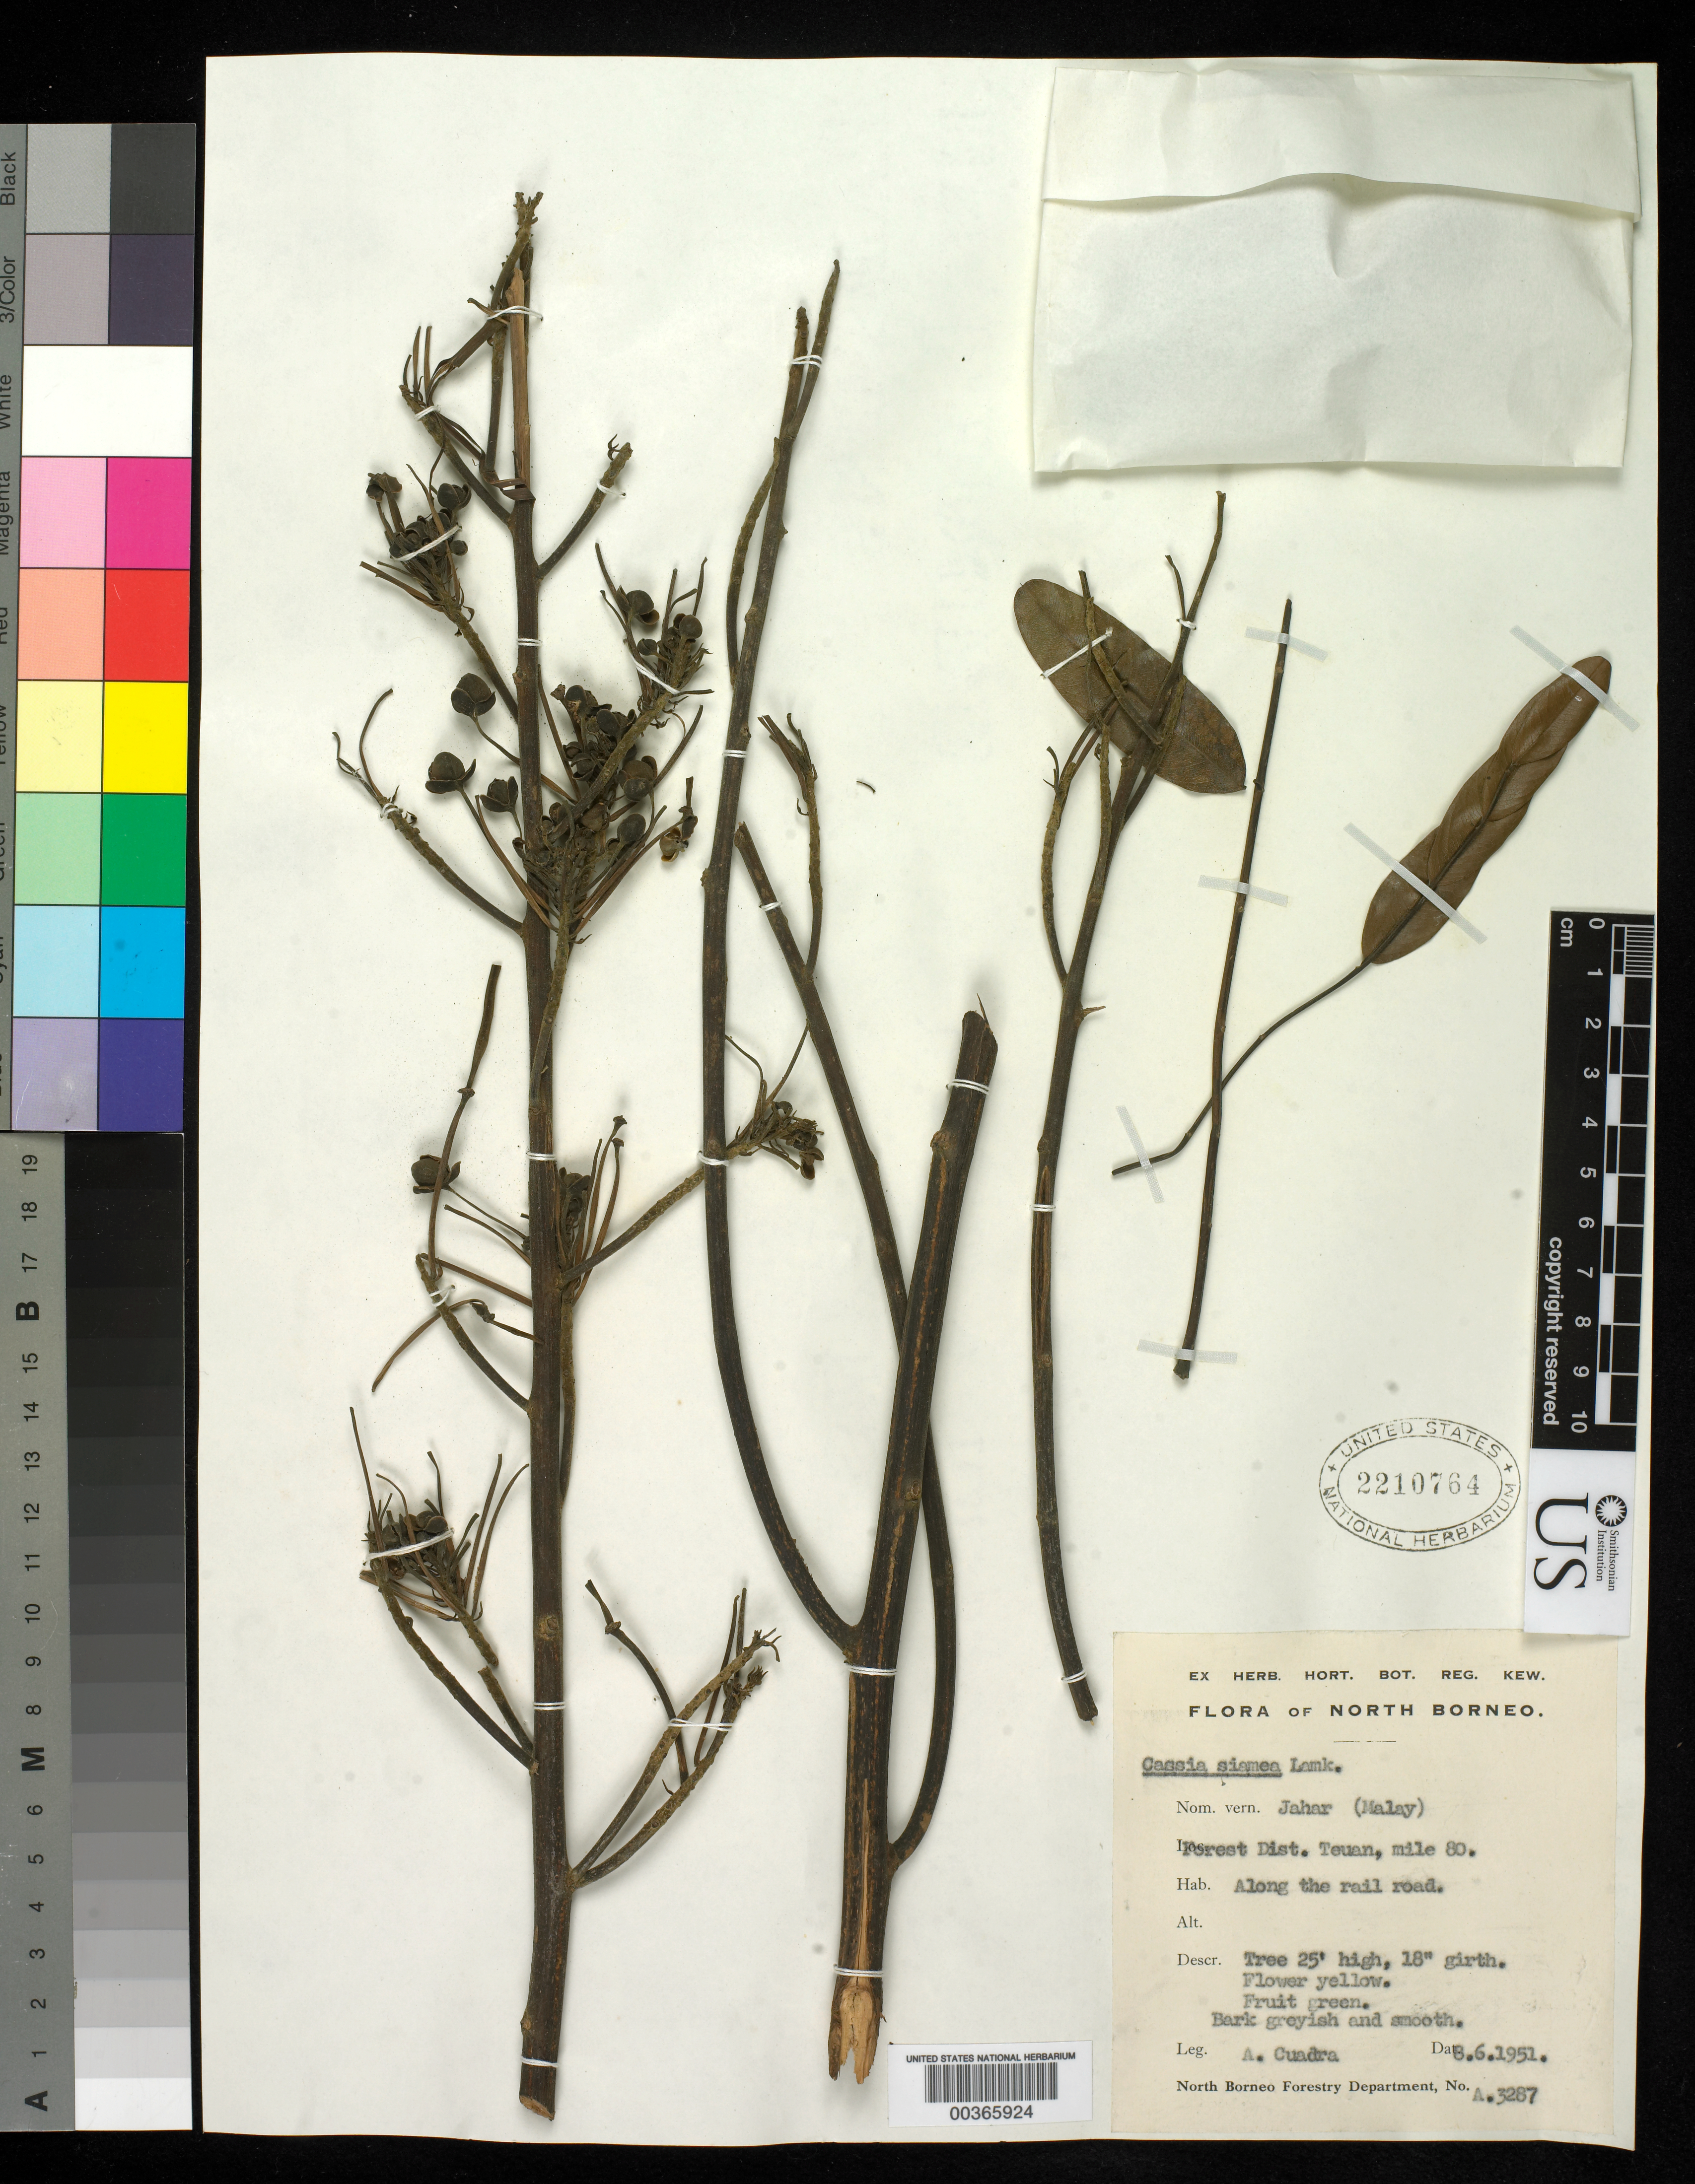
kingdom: Plantae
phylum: Tracheophyta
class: Magnoliopsida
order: Fabales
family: Fabaceae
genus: Senna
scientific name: Senna siamea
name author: (Lam.) H.S. Irwin & Barneby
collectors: A. Cuadra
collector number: A3287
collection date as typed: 08 Jun 1951 or 06 Aug 1951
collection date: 1951-06-08 or 1951-08-06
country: Malaysia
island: Borneo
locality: Forest dist. teuan, mile 80, along the railroad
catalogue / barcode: US 2210764